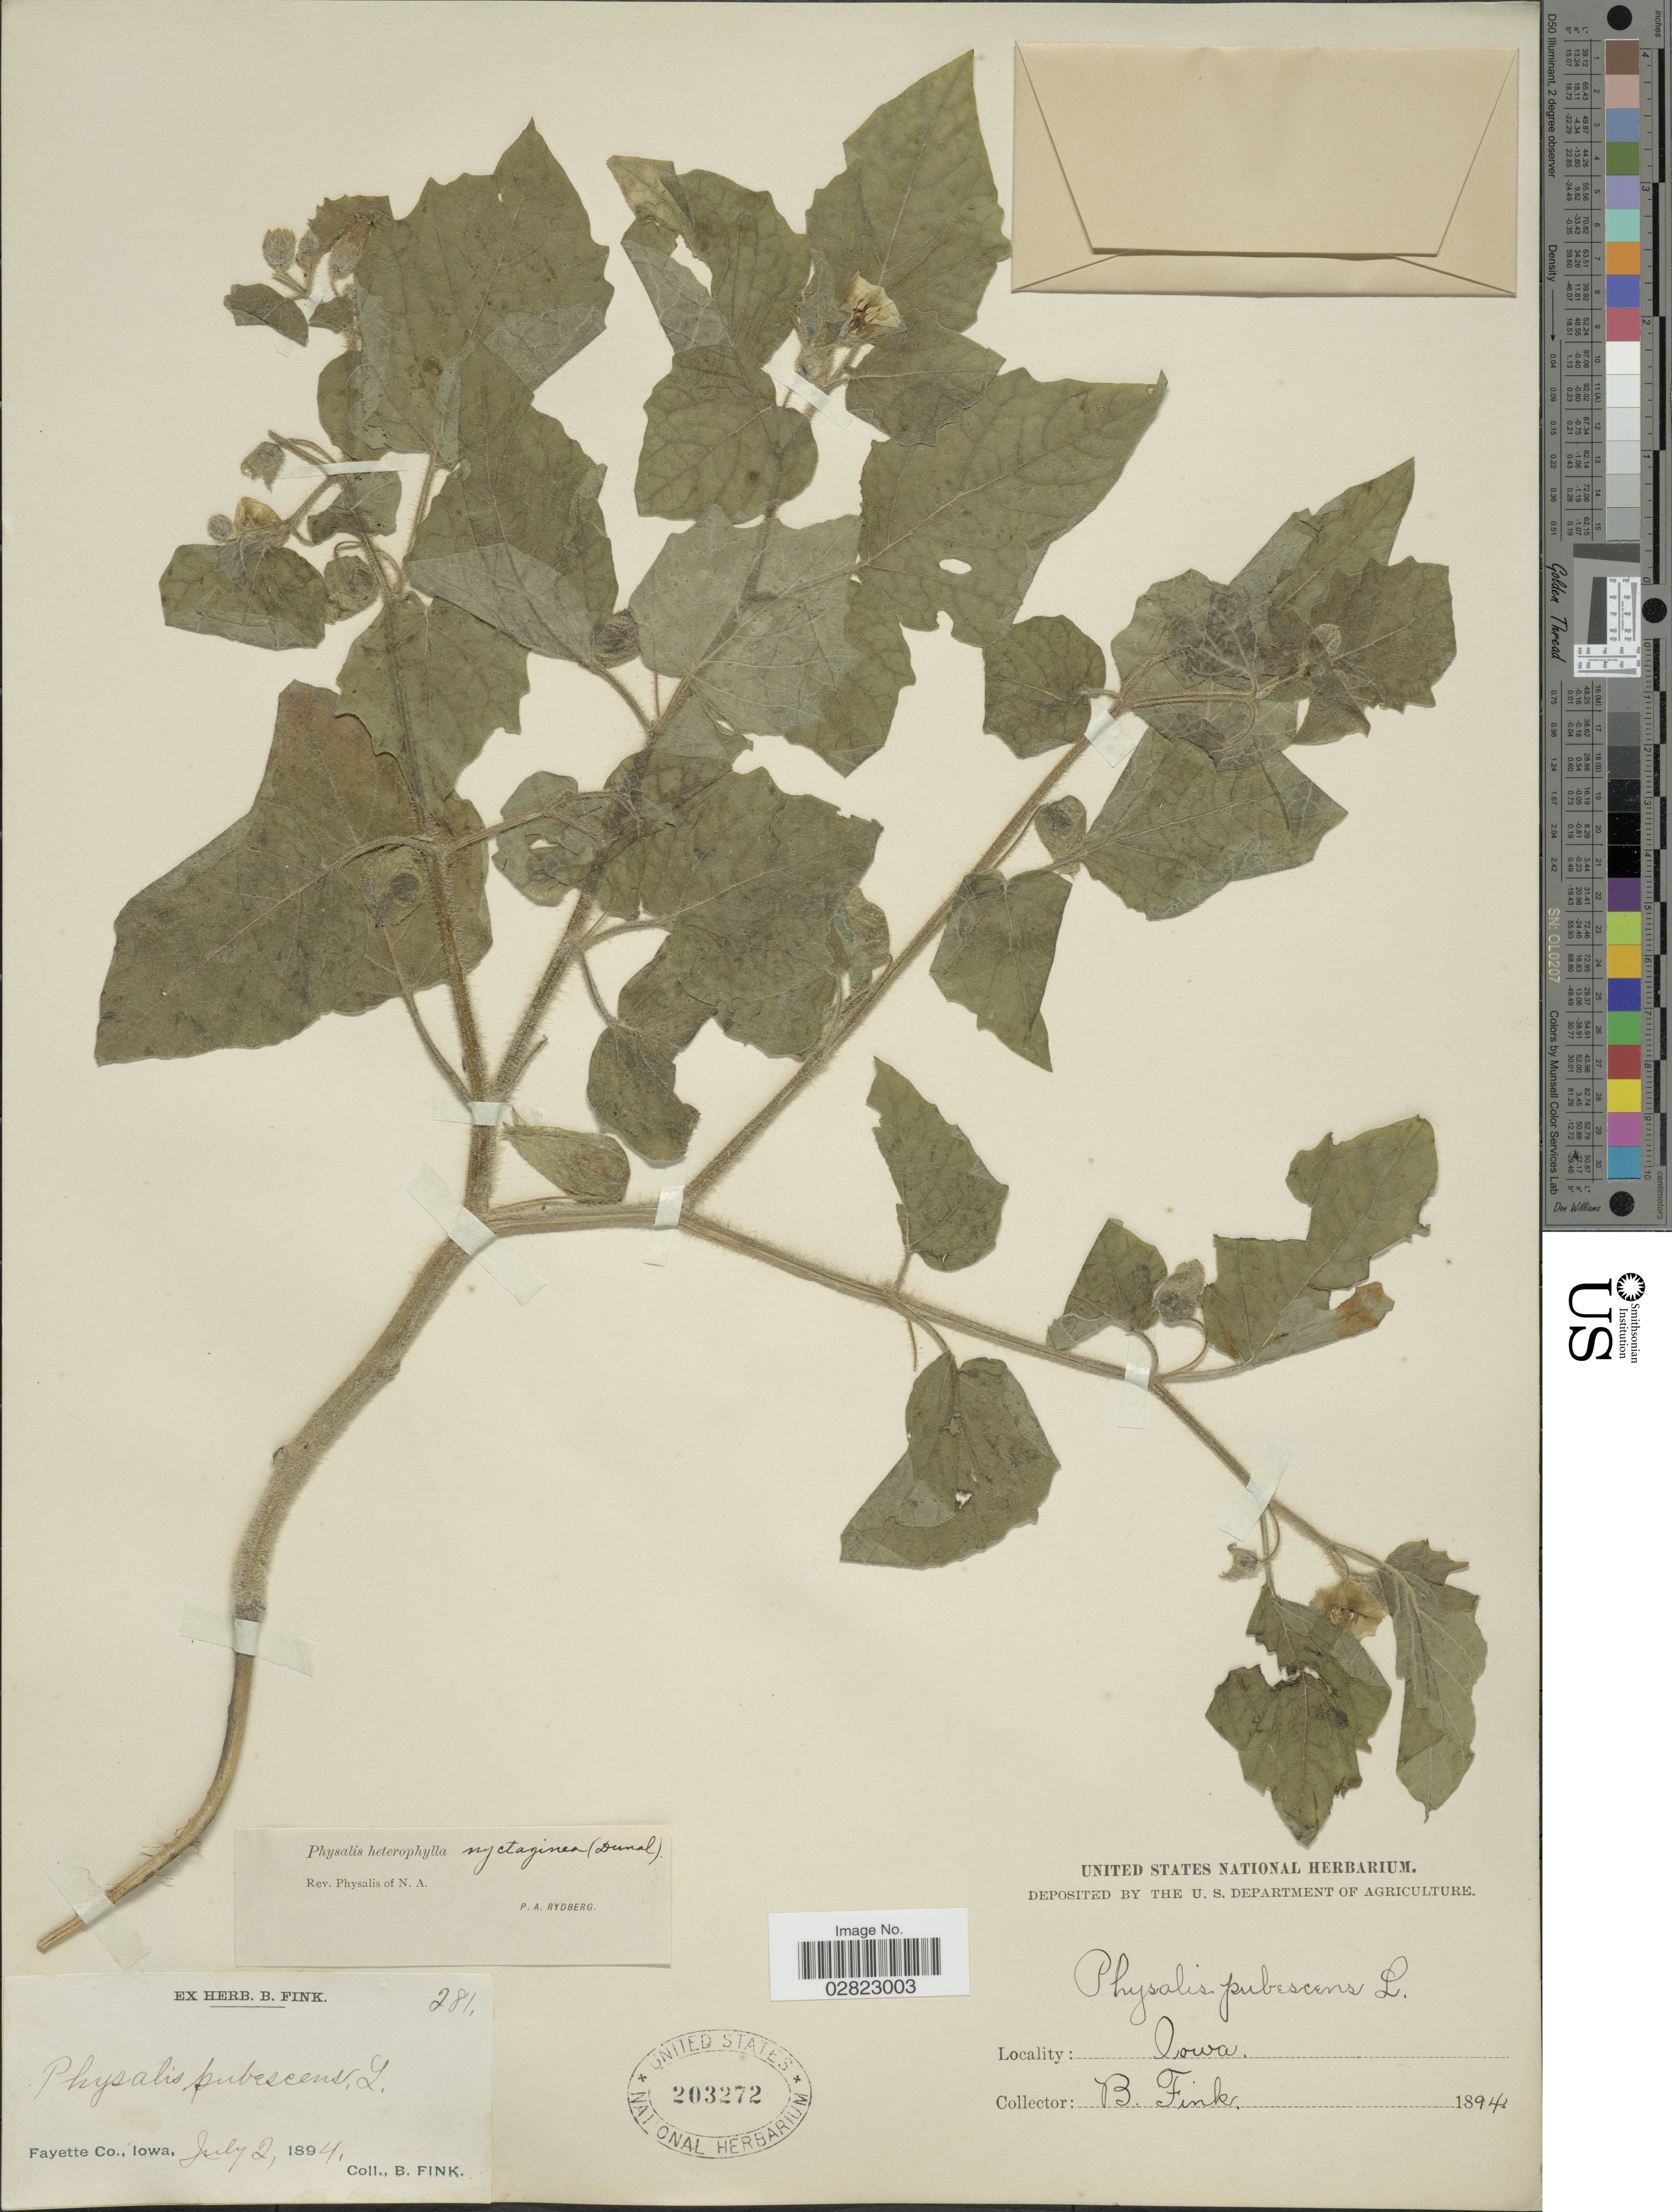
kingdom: Plantae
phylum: Tracheophyta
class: Magnoliopsida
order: Solanales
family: Solanaceae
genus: Physalis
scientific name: Physalis ambigua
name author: (A. Gray) Britton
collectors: B. Fink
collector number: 281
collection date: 1894-07-02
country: United States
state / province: Iowa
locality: Fayette Co.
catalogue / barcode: US 203272